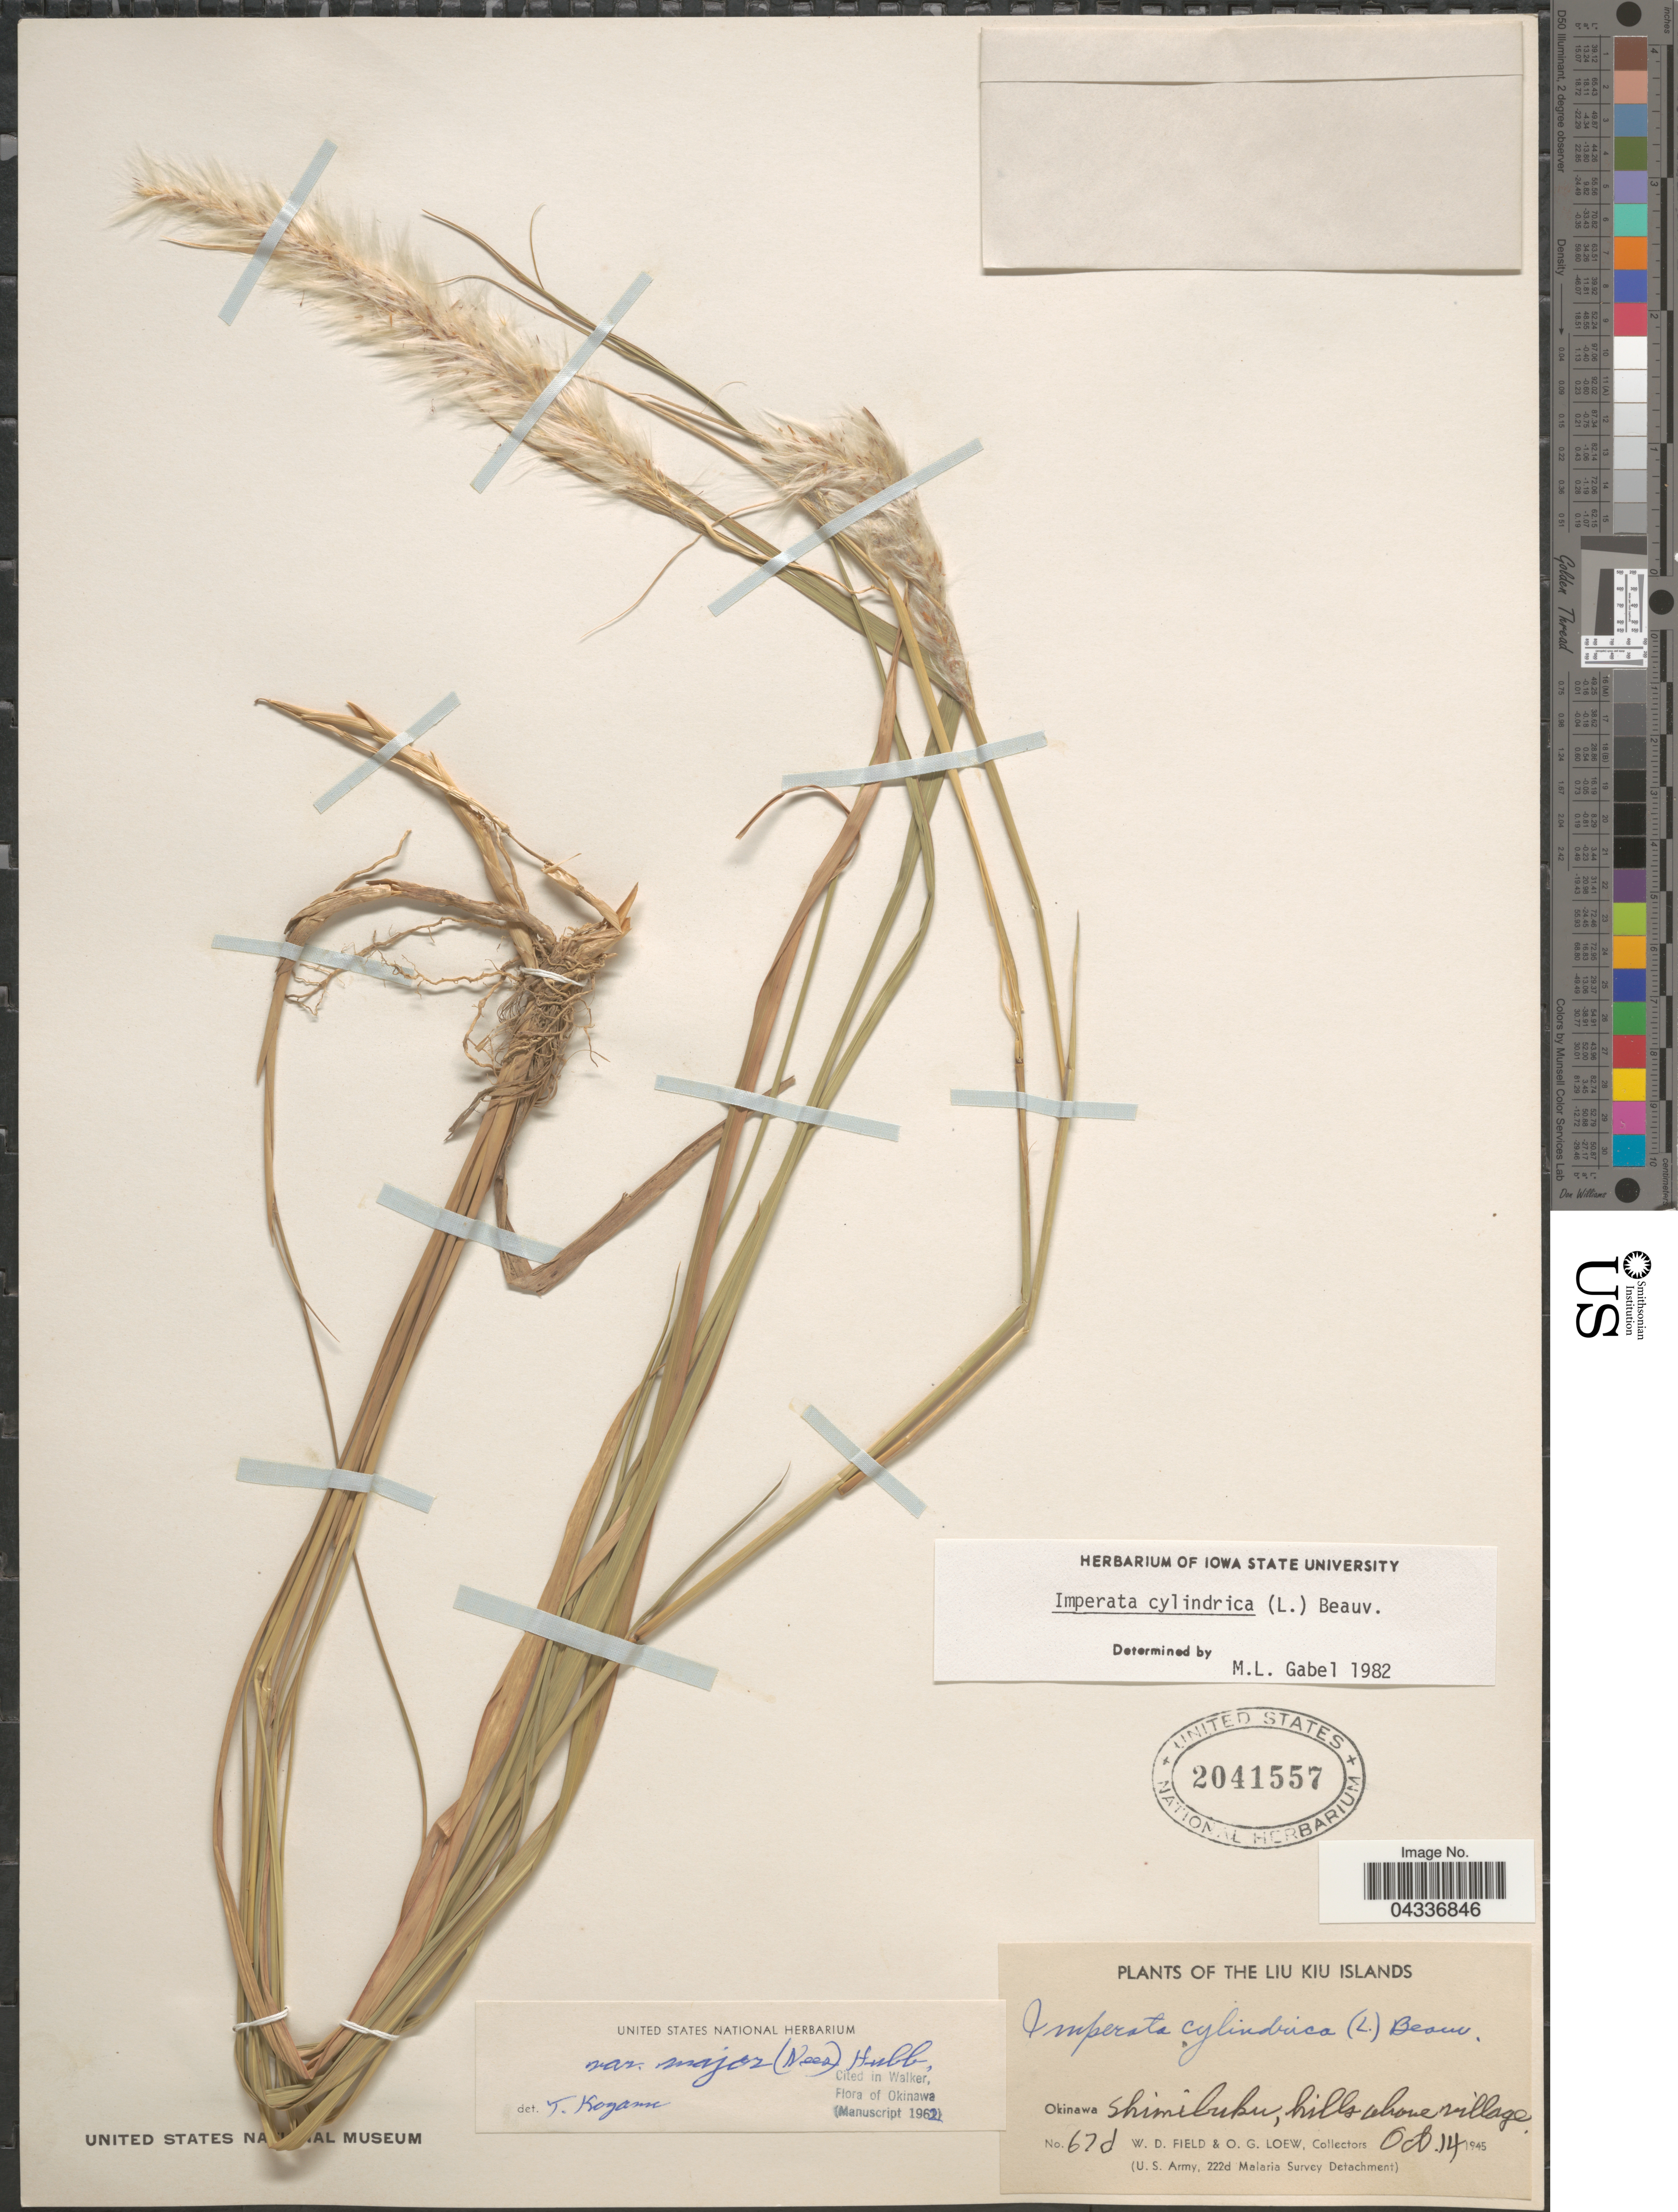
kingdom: Plantae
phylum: Tracheophyta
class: Liliopsida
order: Poales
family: Poaceae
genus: Imperata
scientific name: Imperata cylindrica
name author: (L.) P. Beauv.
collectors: W. D. Field & O. G. Loew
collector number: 67d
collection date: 1945-10-14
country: Japan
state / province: Okinawa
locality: The Liu Kiu Islands. Shimibuku, hills above village. (U. S. Army, 222d Malaria Survey Detachment).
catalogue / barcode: US 2041557